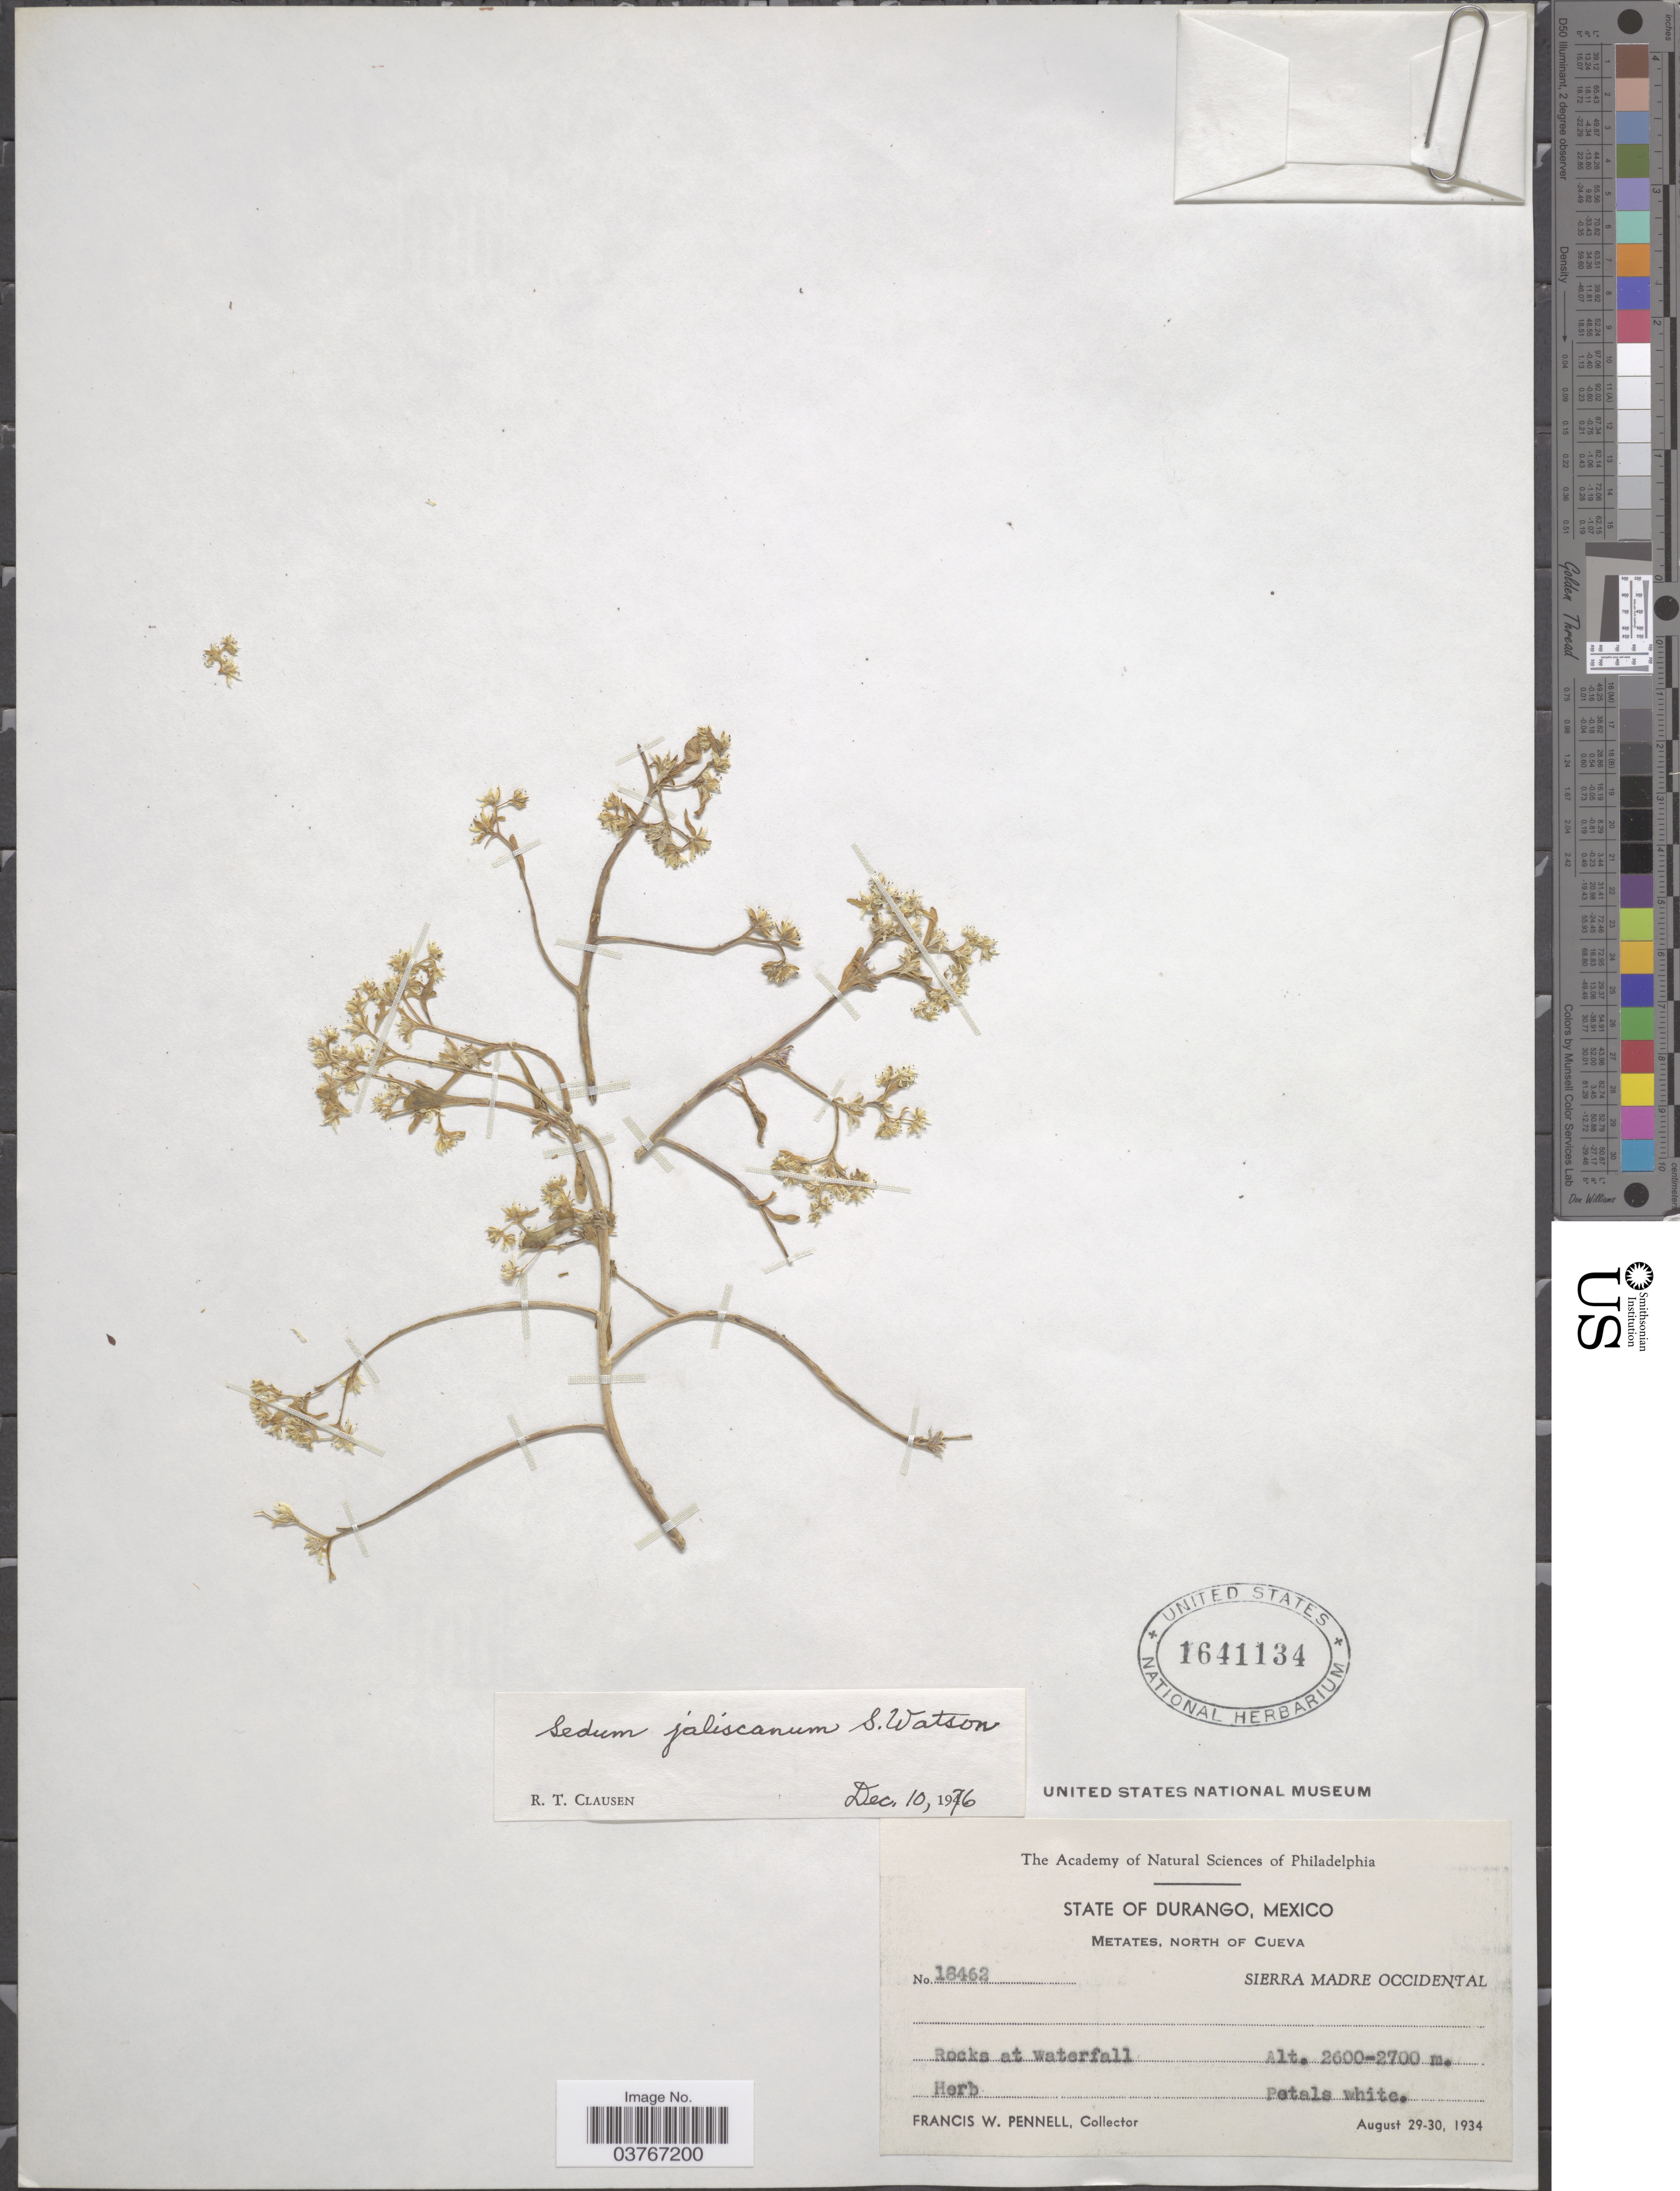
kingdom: Plantae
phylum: Tracheophyta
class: Magnoliopsida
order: Saxifragales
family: Crassulaceae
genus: Sedum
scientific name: Sedum jaliscanum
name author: S. Watson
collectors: F. W. Pennell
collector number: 18462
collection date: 1934-08-29/1934-08-30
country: Mexico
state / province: Durango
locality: Metates, North of Cueva. Sierra Madre Occidental. Rocks at waterfall.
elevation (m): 2600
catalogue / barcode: US 1641134